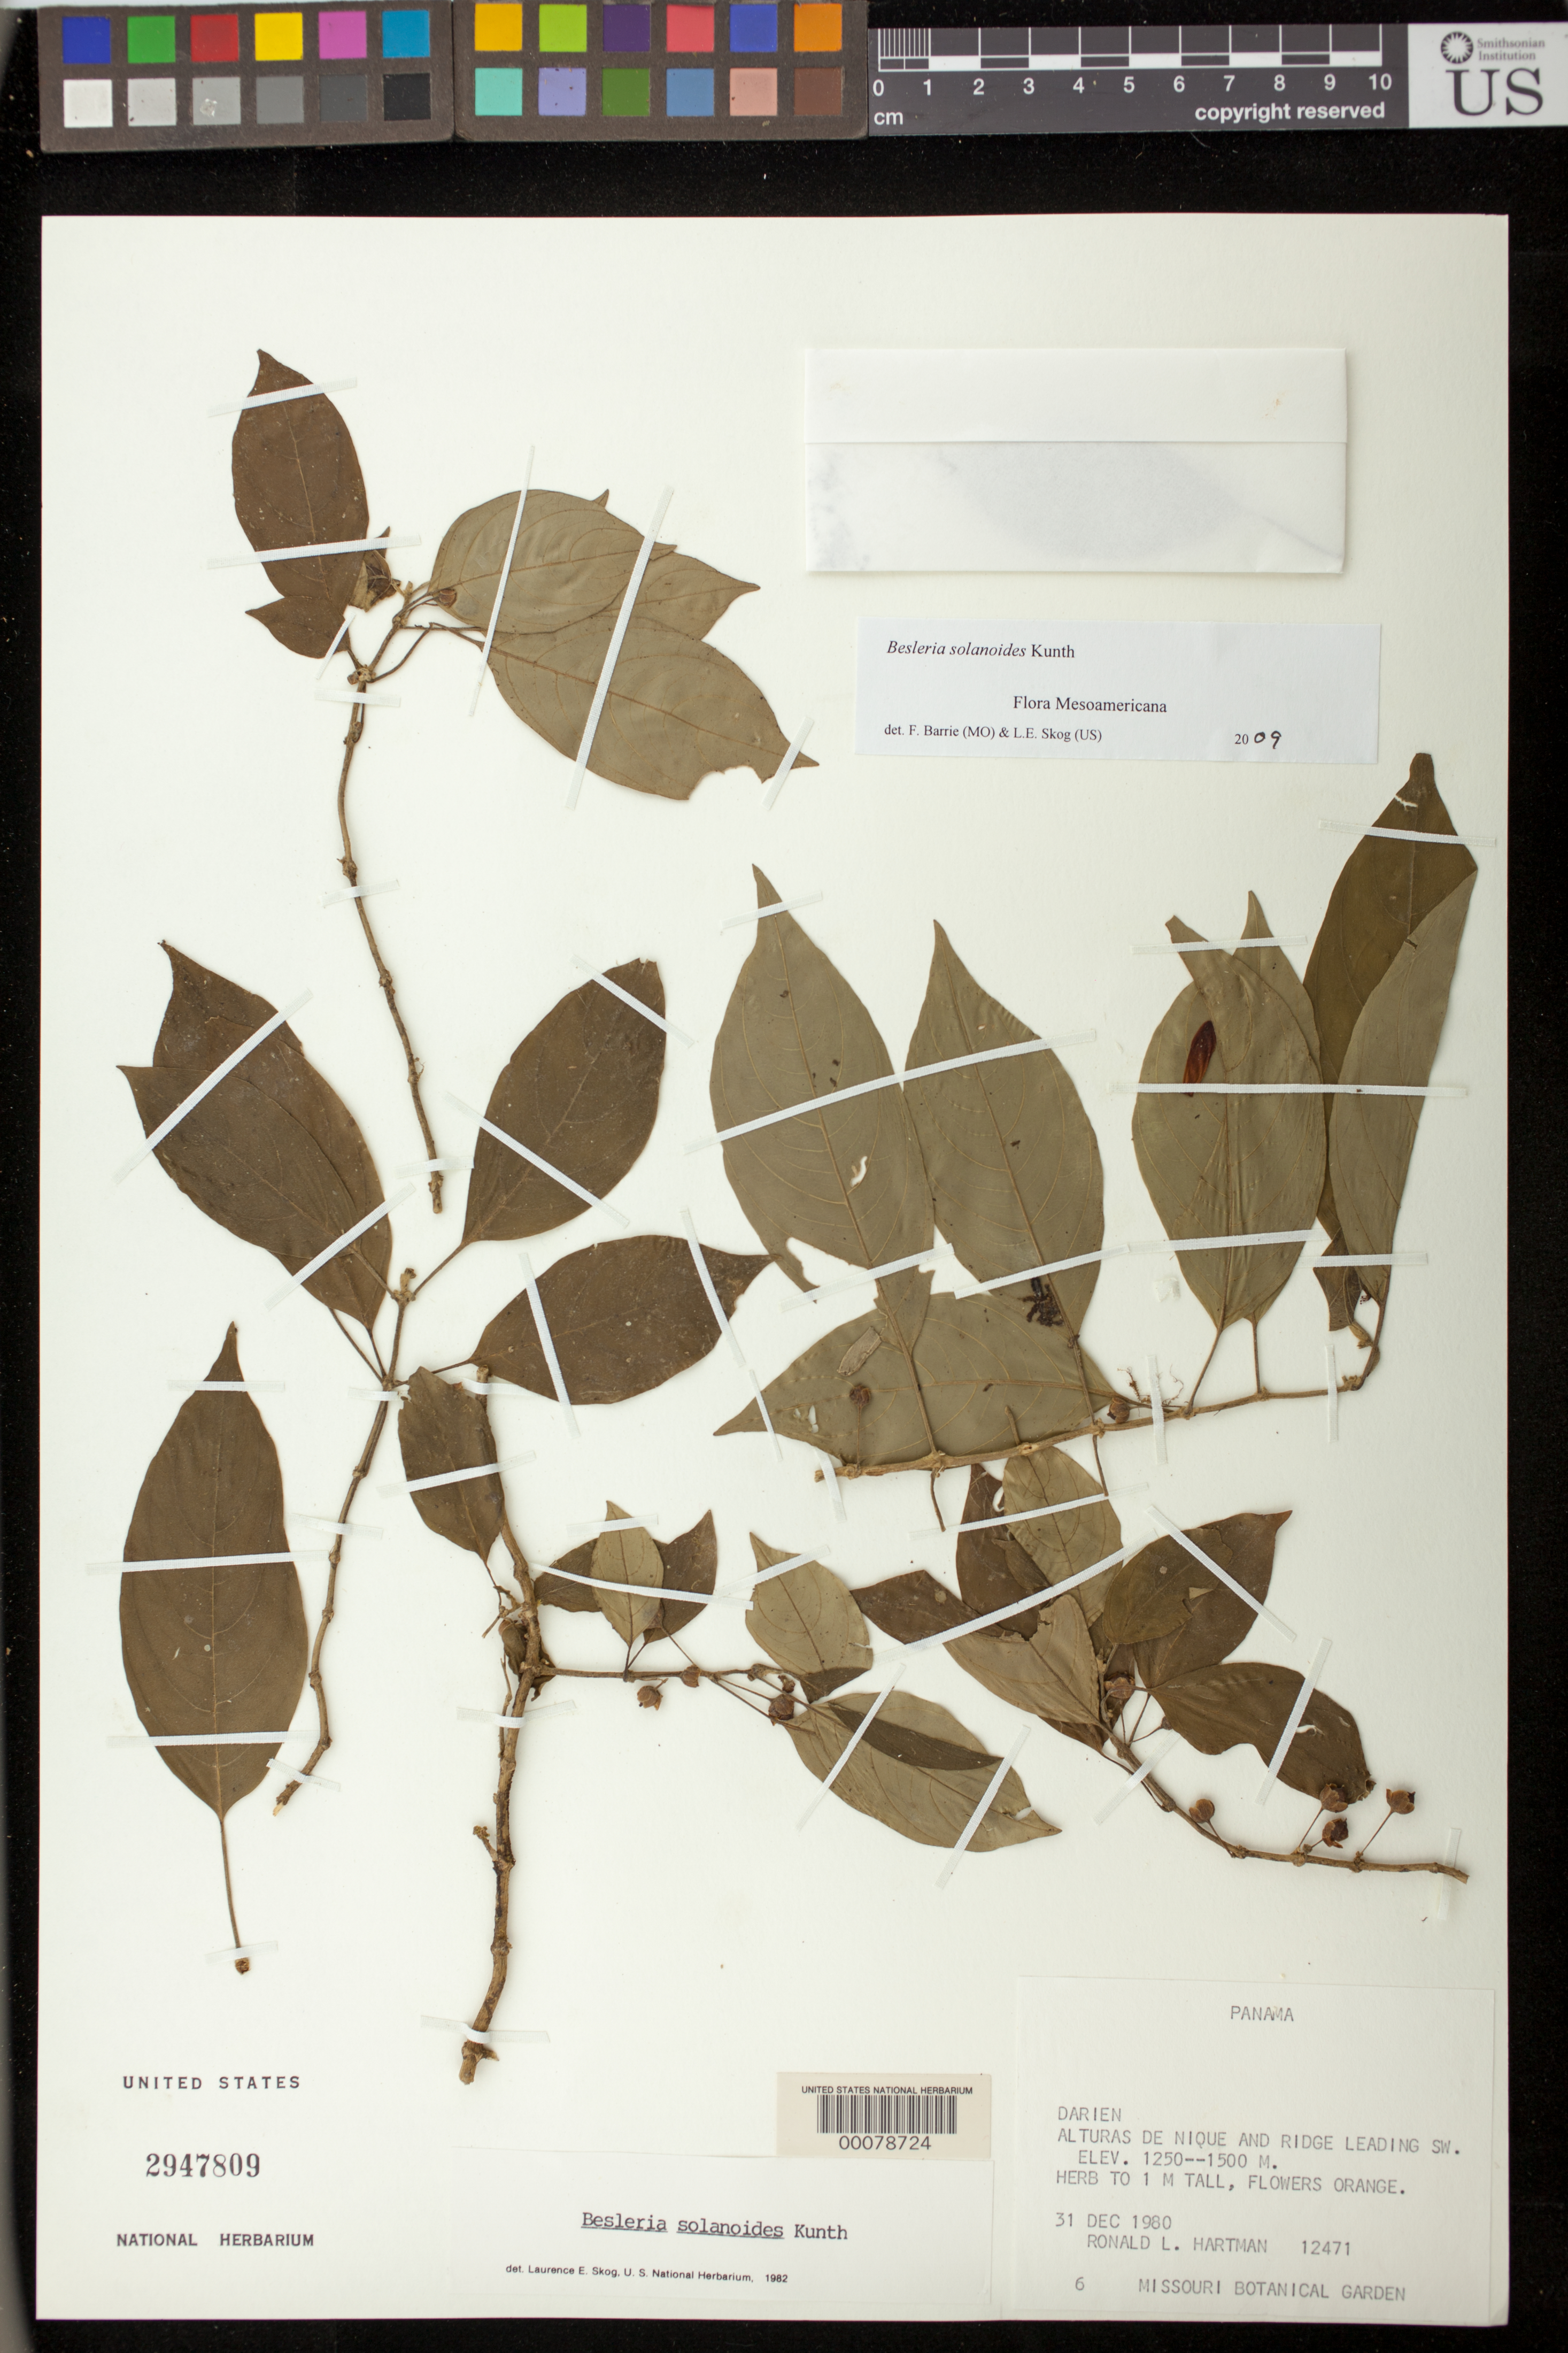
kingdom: Plantae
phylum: Tracheophyta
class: Magnoliopsida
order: Lamiales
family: Gesneriaceae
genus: Besleria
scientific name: Besleria solanoides var. solanoides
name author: Kunth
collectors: R. L. Hartman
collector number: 12471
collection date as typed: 31 Dec 1980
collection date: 1980-12-31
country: Panama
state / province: Darién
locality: Alturas de Nique and ridge leading SW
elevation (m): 1250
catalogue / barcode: US 2947809